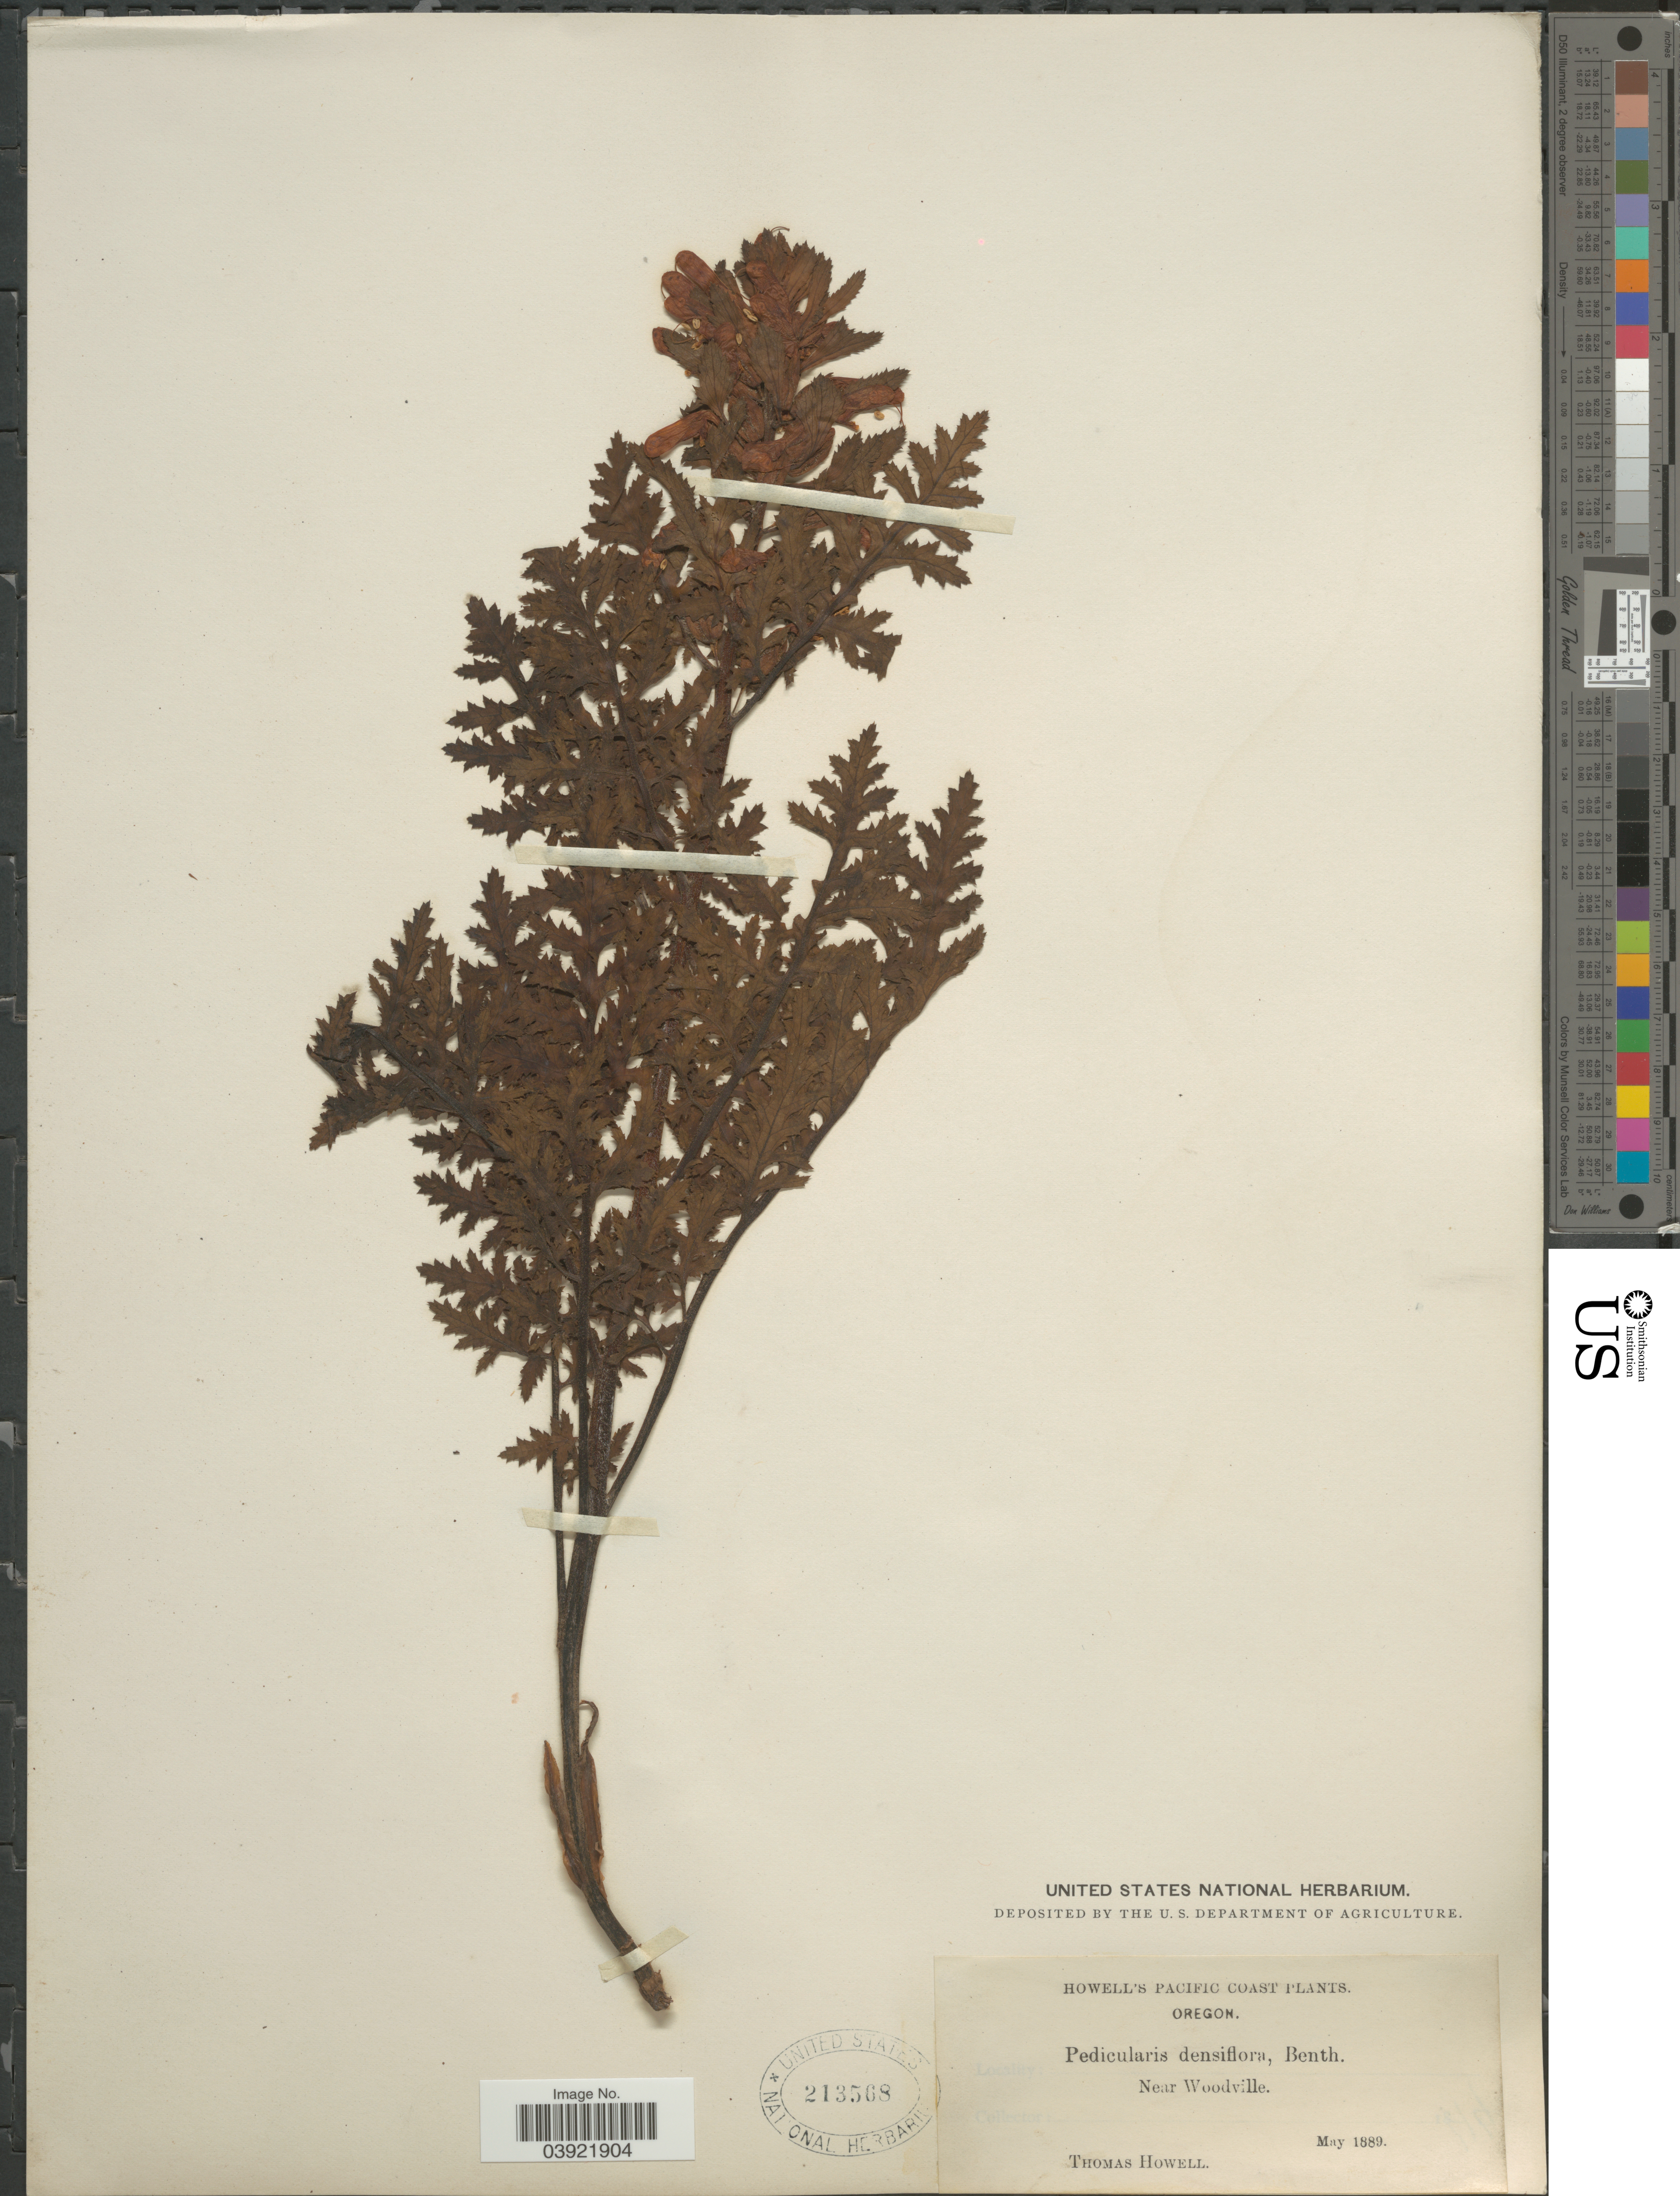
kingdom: Plantae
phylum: Tracheophyta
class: Magnoliopsida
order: Lamiales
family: Orobanchaceae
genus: Pedicularis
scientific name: Pedicularis densiflora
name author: Benth.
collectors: T. Howell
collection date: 1889-05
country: United States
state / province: Oregon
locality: Pacific Coast. Near Woodville.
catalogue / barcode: US 213568